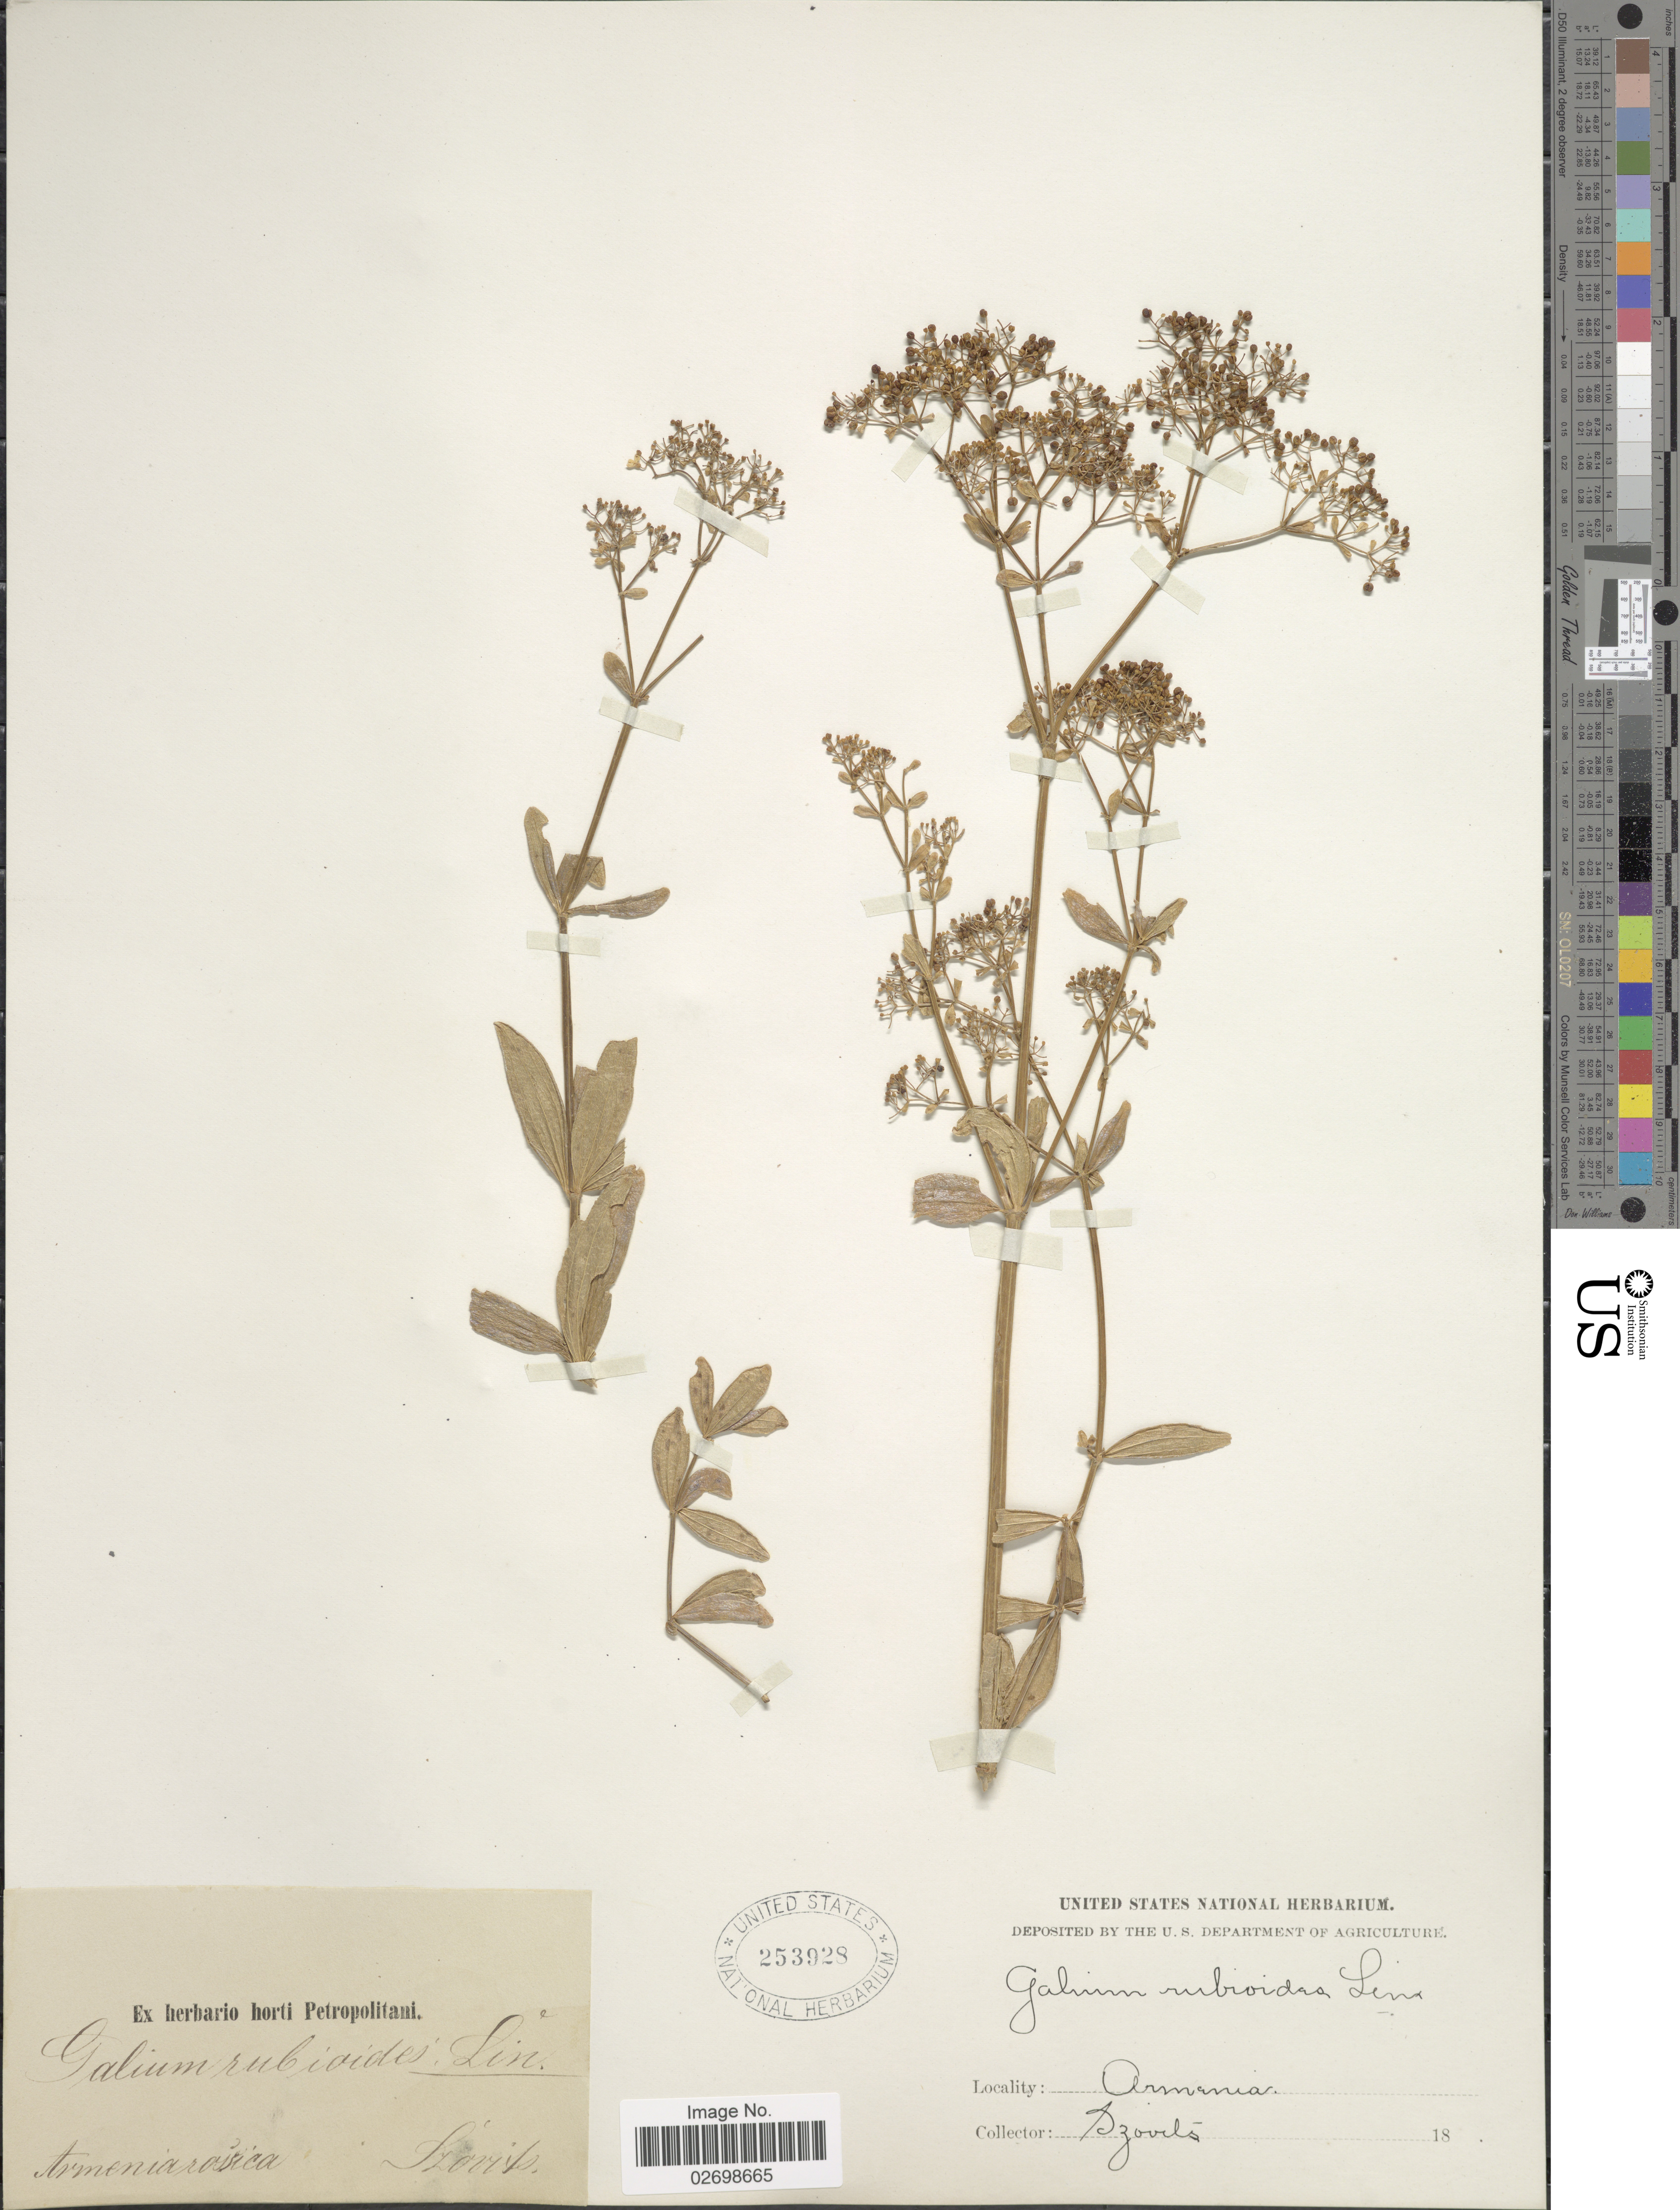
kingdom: Plantae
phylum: Tracheophyta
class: Magnoliopsida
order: Gentianales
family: Rubiaceae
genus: Galium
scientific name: Galium rubioides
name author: L.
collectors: Szovits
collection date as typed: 18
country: Armenia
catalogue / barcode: US 253928